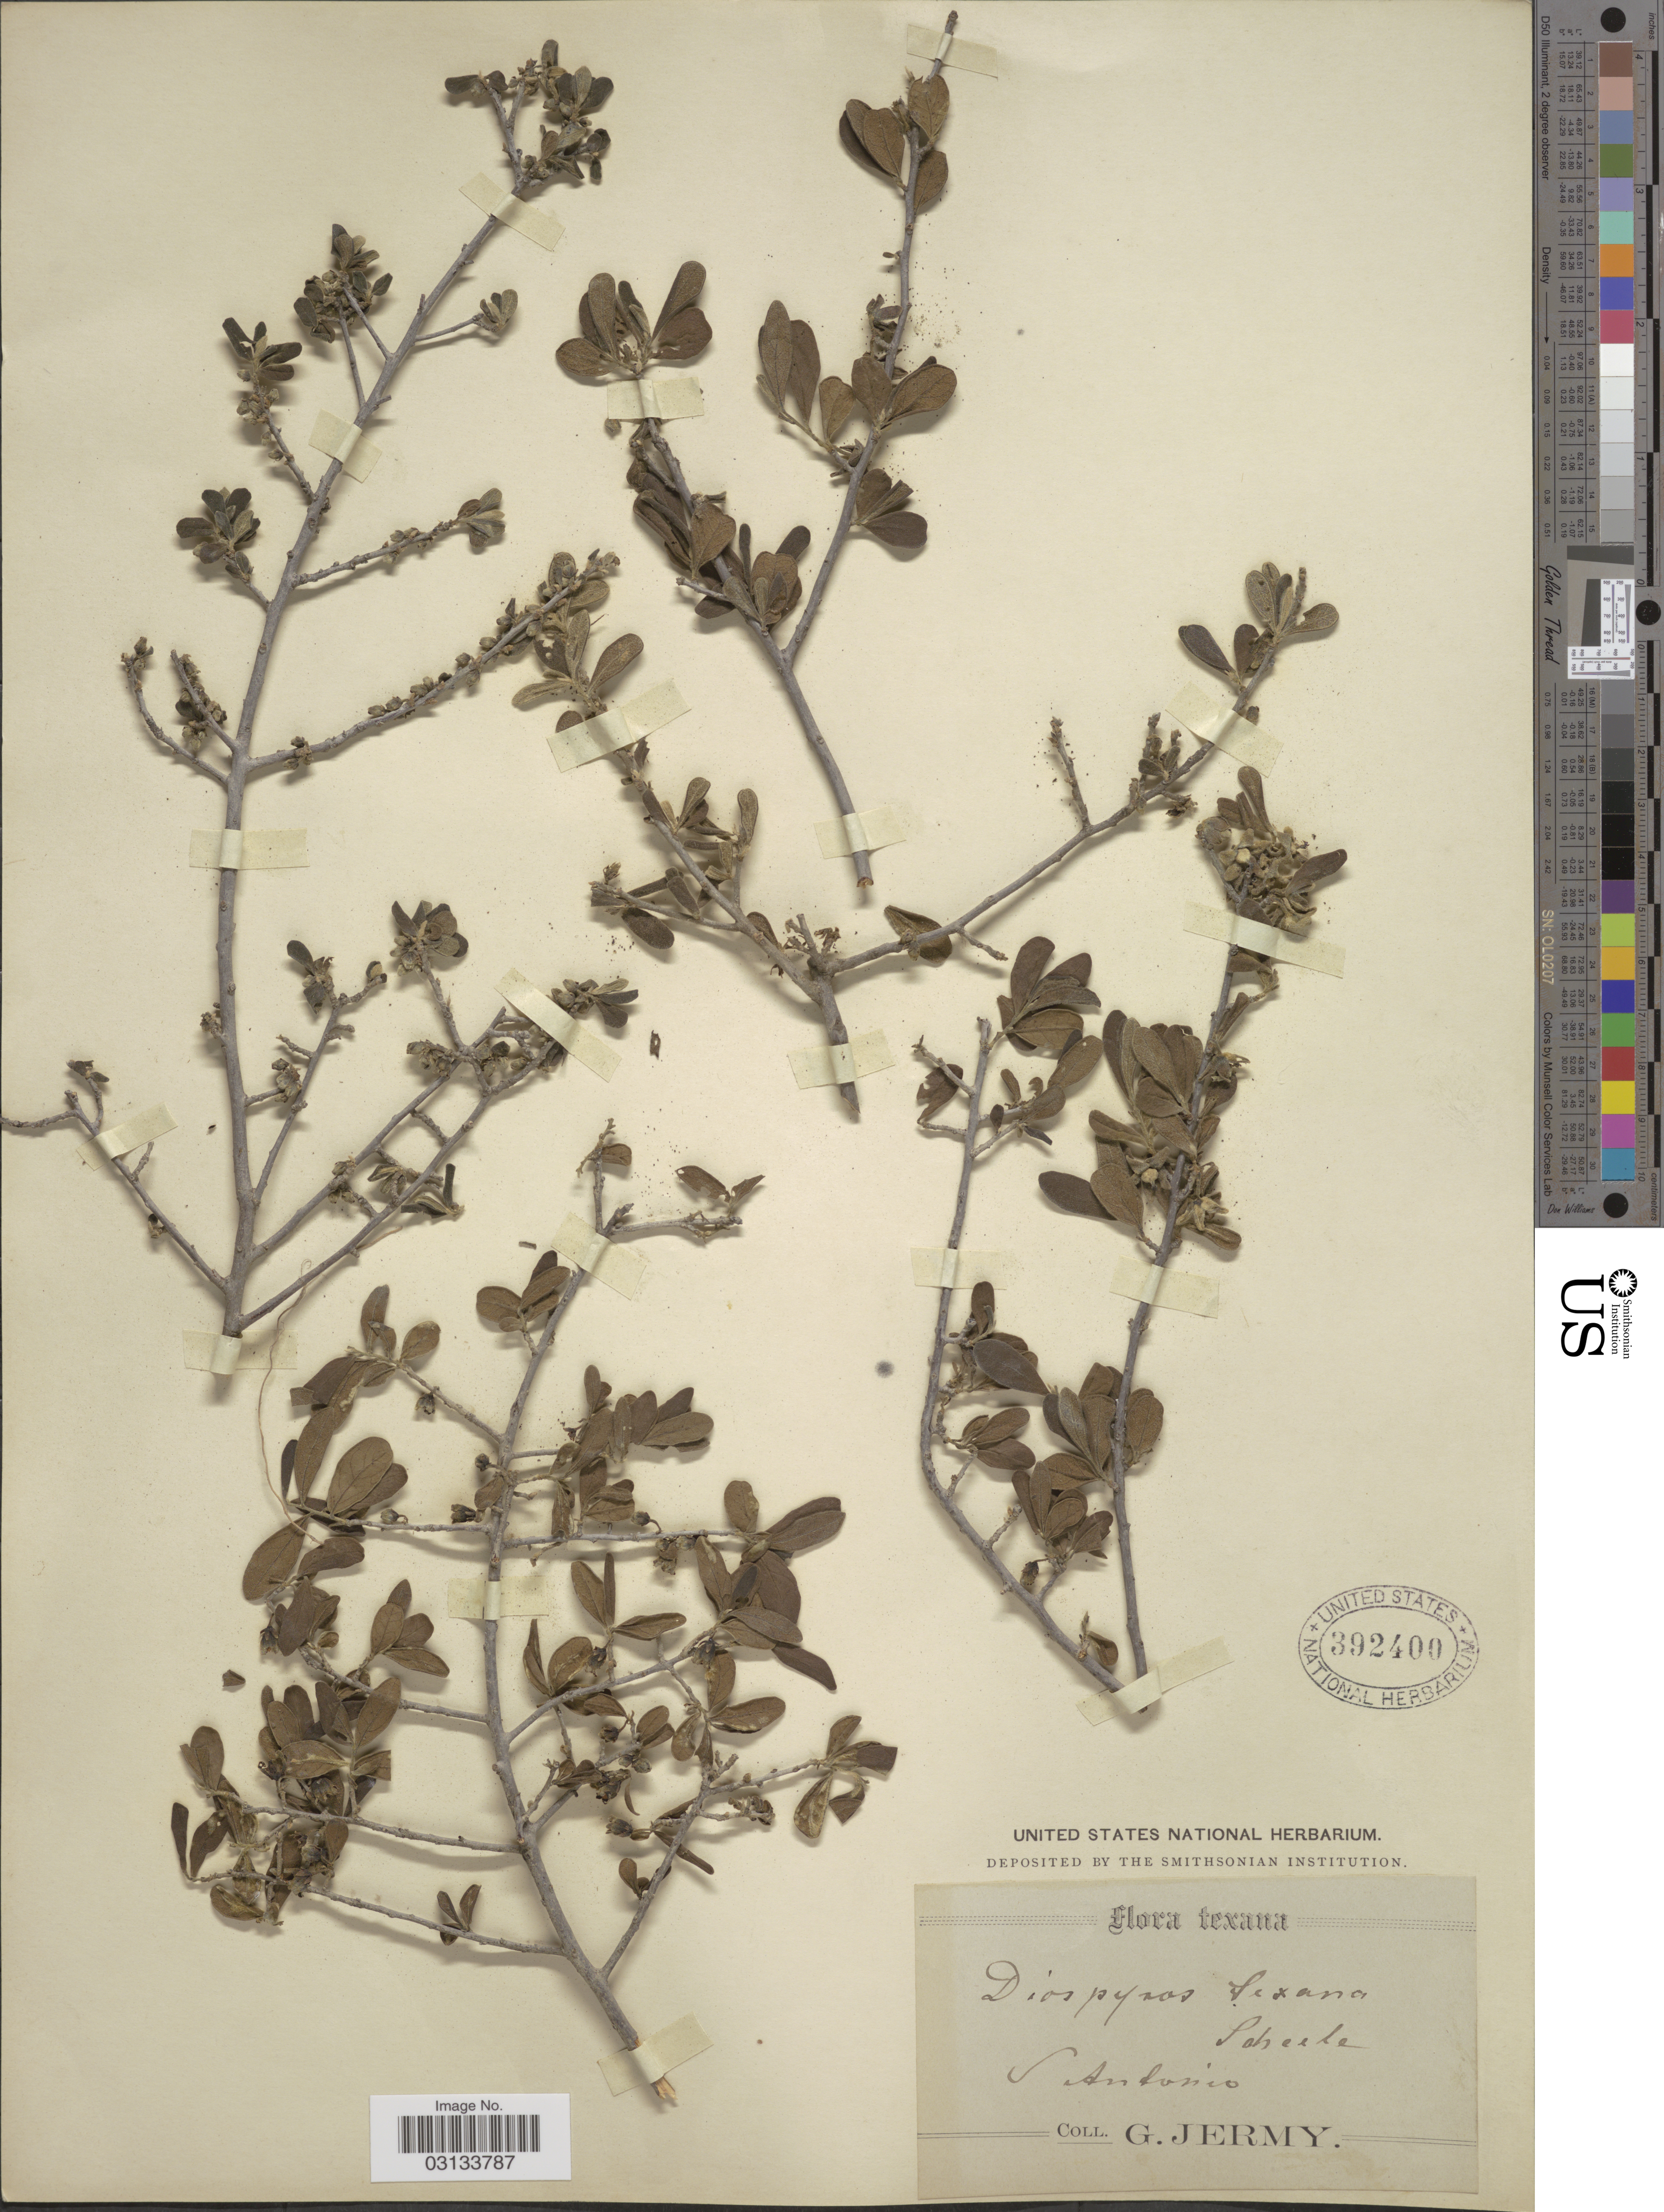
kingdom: Plantae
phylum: Tracheophyta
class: Magnoliopsida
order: Ericales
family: Ebenaceae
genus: Diospyros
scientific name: Diospyros texana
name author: Scheele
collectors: G. Jermy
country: United States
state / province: Texas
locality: S. Antonio.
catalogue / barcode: US 392400